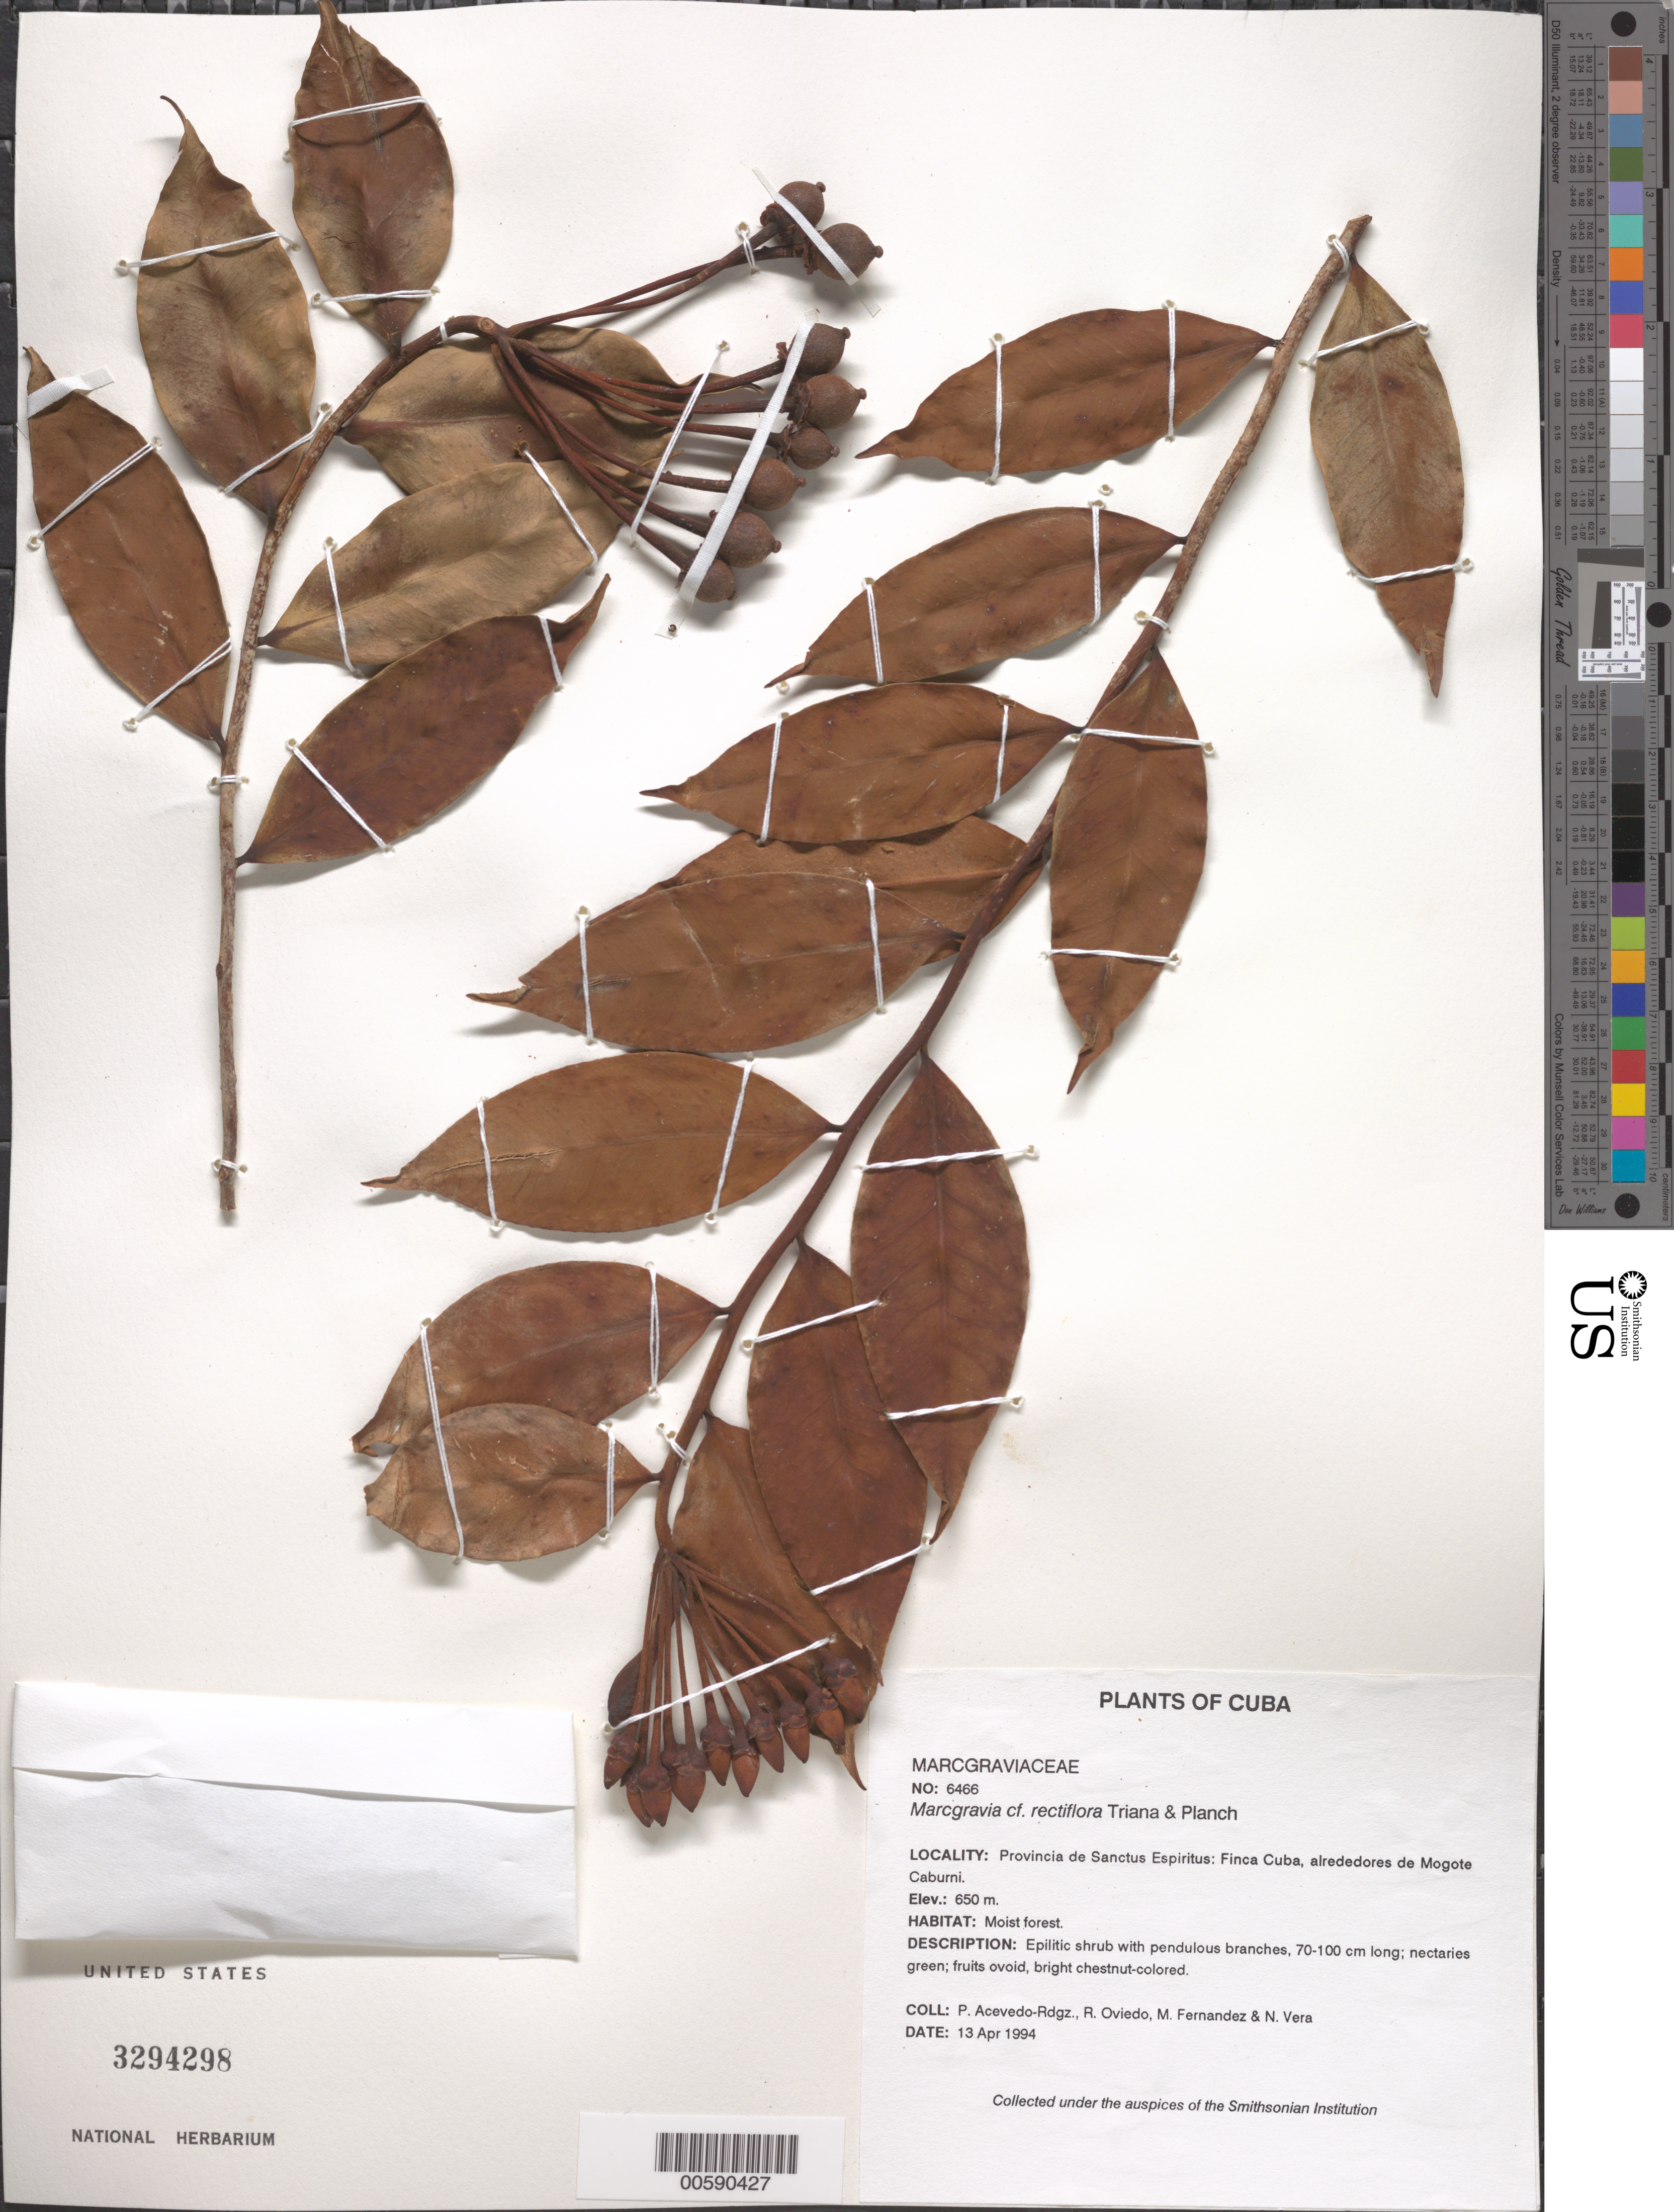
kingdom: Plantae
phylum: Tracheophyta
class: Magnoliopsida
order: Ericales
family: Marcgraviaceae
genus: Marcgravia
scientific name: Marcgravia rectiflora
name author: Triana & Planch.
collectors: P. Acevedo-Rodr., R. Oviedo, M. Fernández & N. Vera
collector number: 6466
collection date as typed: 13 Apr 1994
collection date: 1994-04-13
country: Cuba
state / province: Sancti Spiritus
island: Cuba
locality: Provincia de Sanctus Espiritus; Finca Cuba, alrededores de Mogote Caburni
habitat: Moist forest.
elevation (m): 650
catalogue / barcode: US 3294298